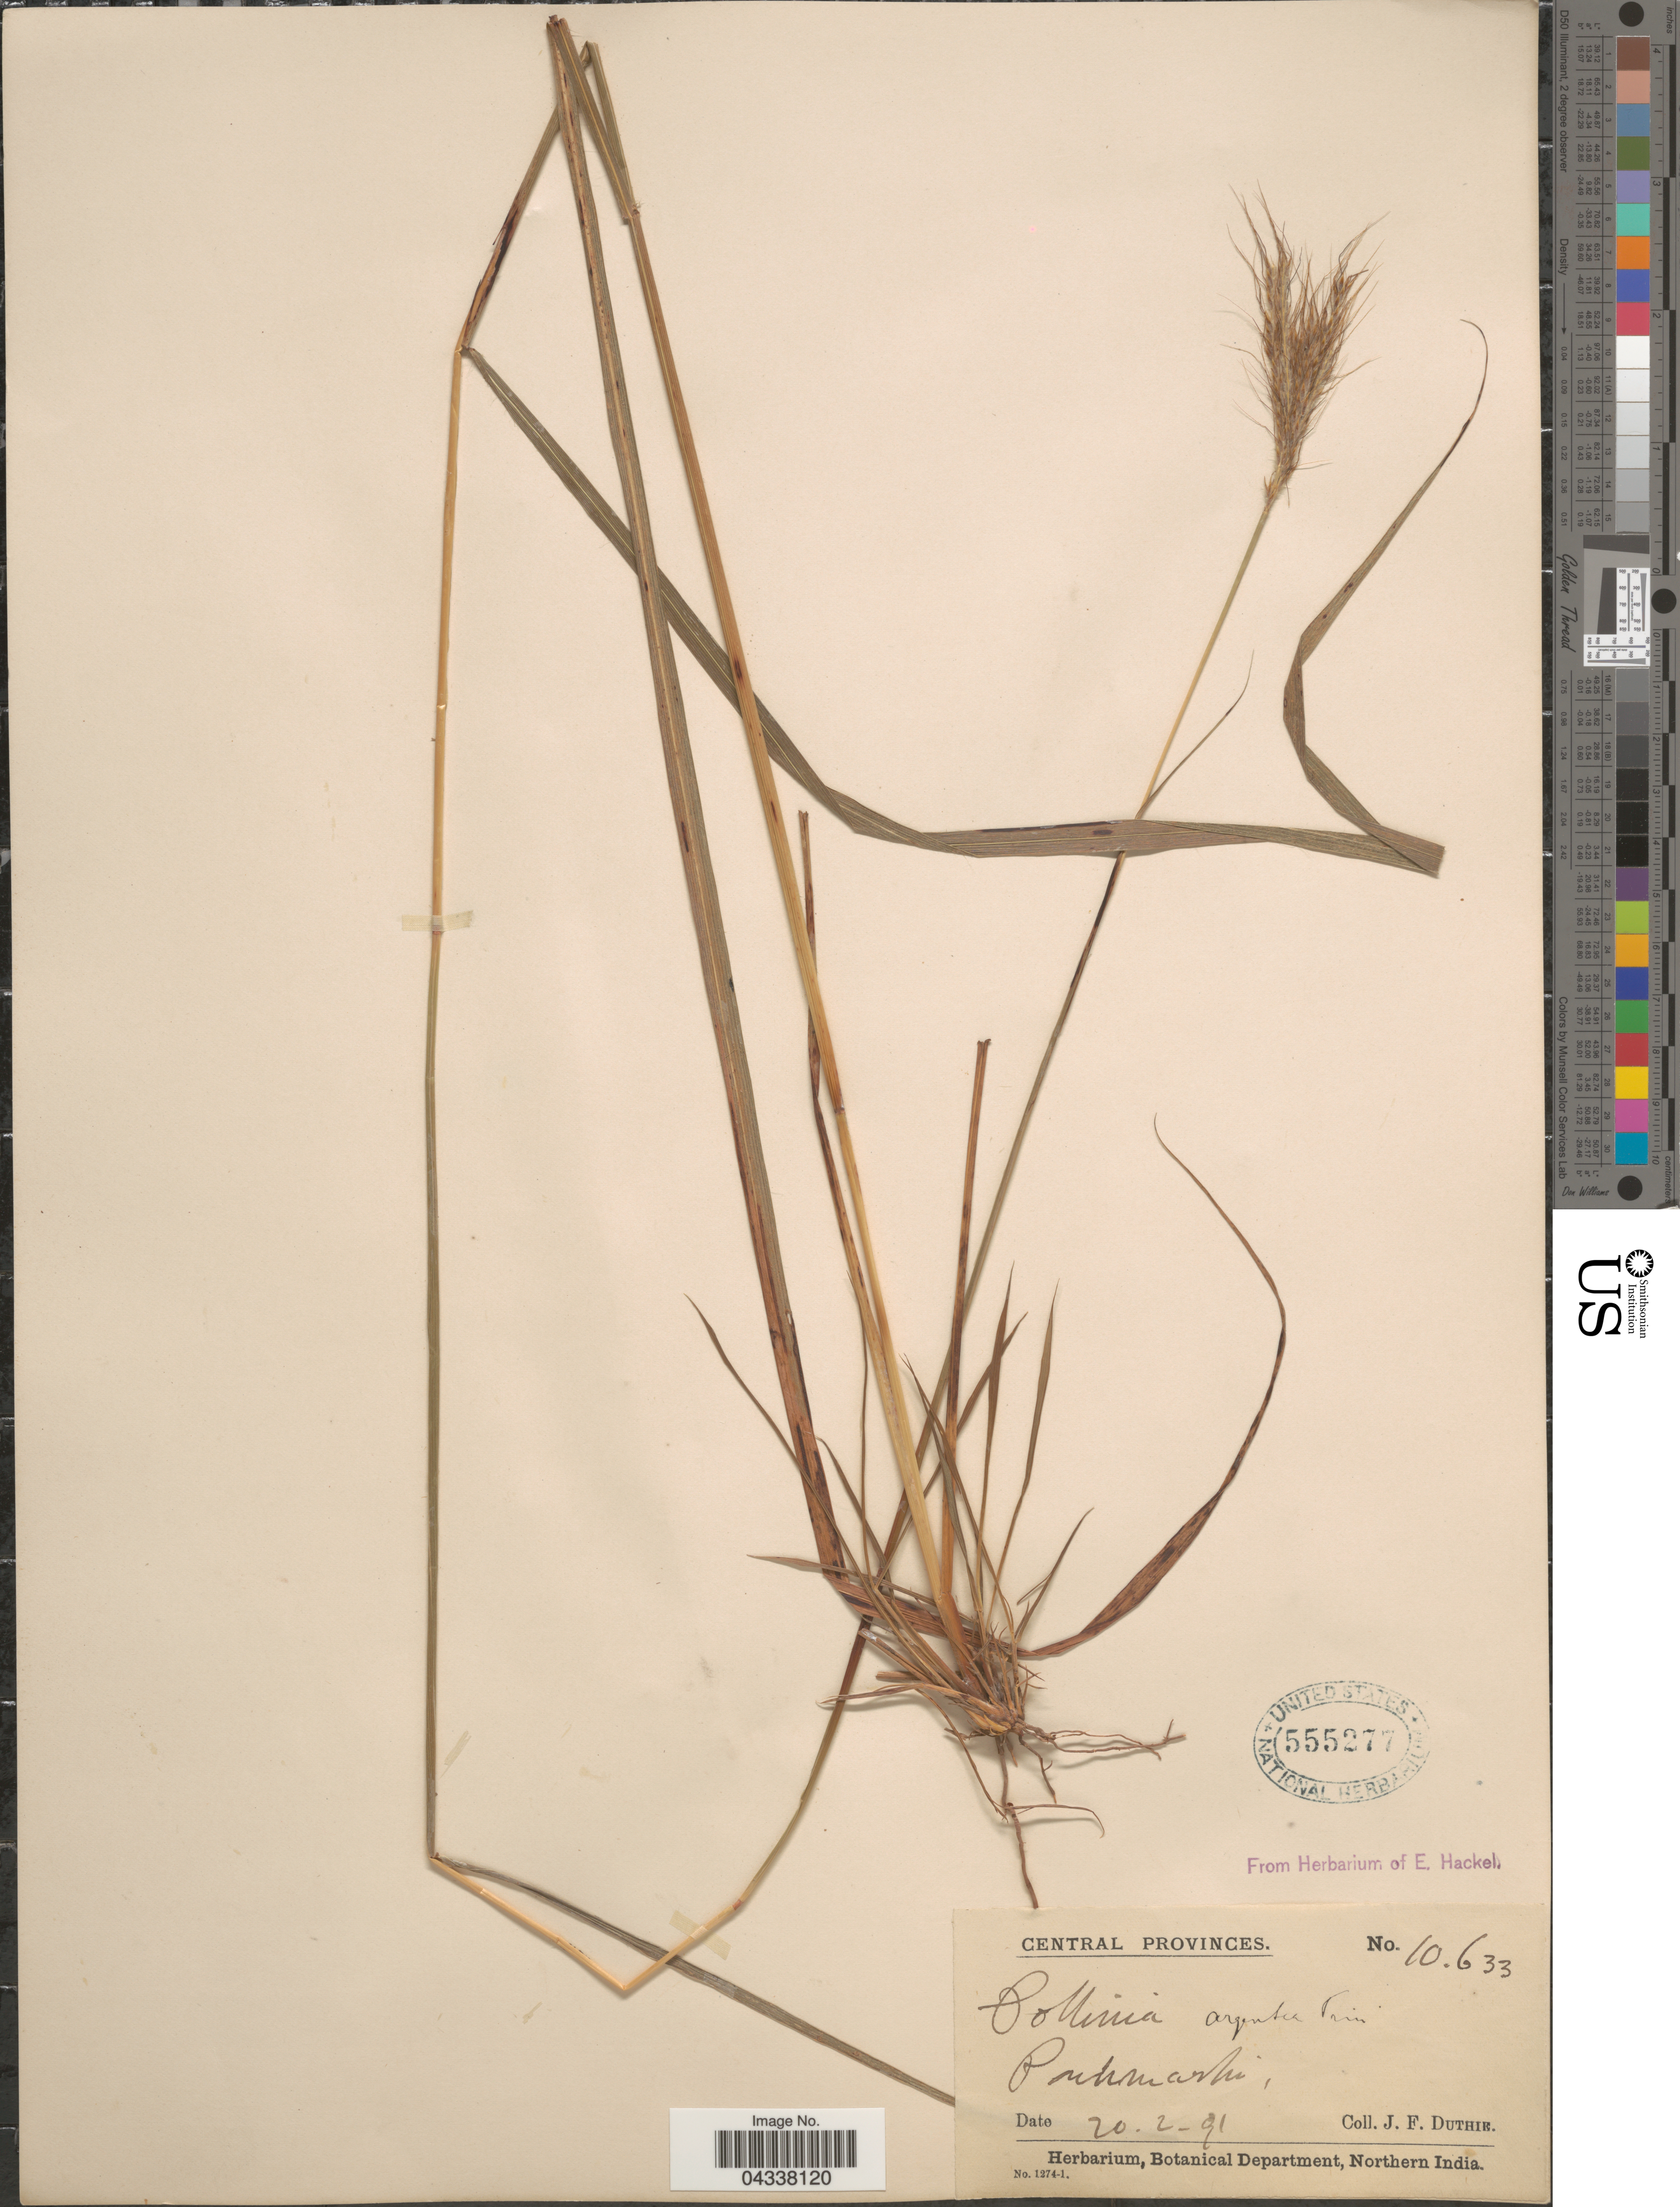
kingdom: Plantae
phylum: Tracheophyta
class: Liliopsida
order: Poales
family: Poaceae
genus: Pseudopogonatherum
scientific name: Pseudopogonatherum trispicatum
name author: (Schult.) Ohwi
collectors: J. F. Duthie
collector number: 10633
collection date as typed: Transcribed d/m/y: 20/2/91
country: India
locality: Central Provinces. Puhmarhi.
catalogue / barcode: US 555277